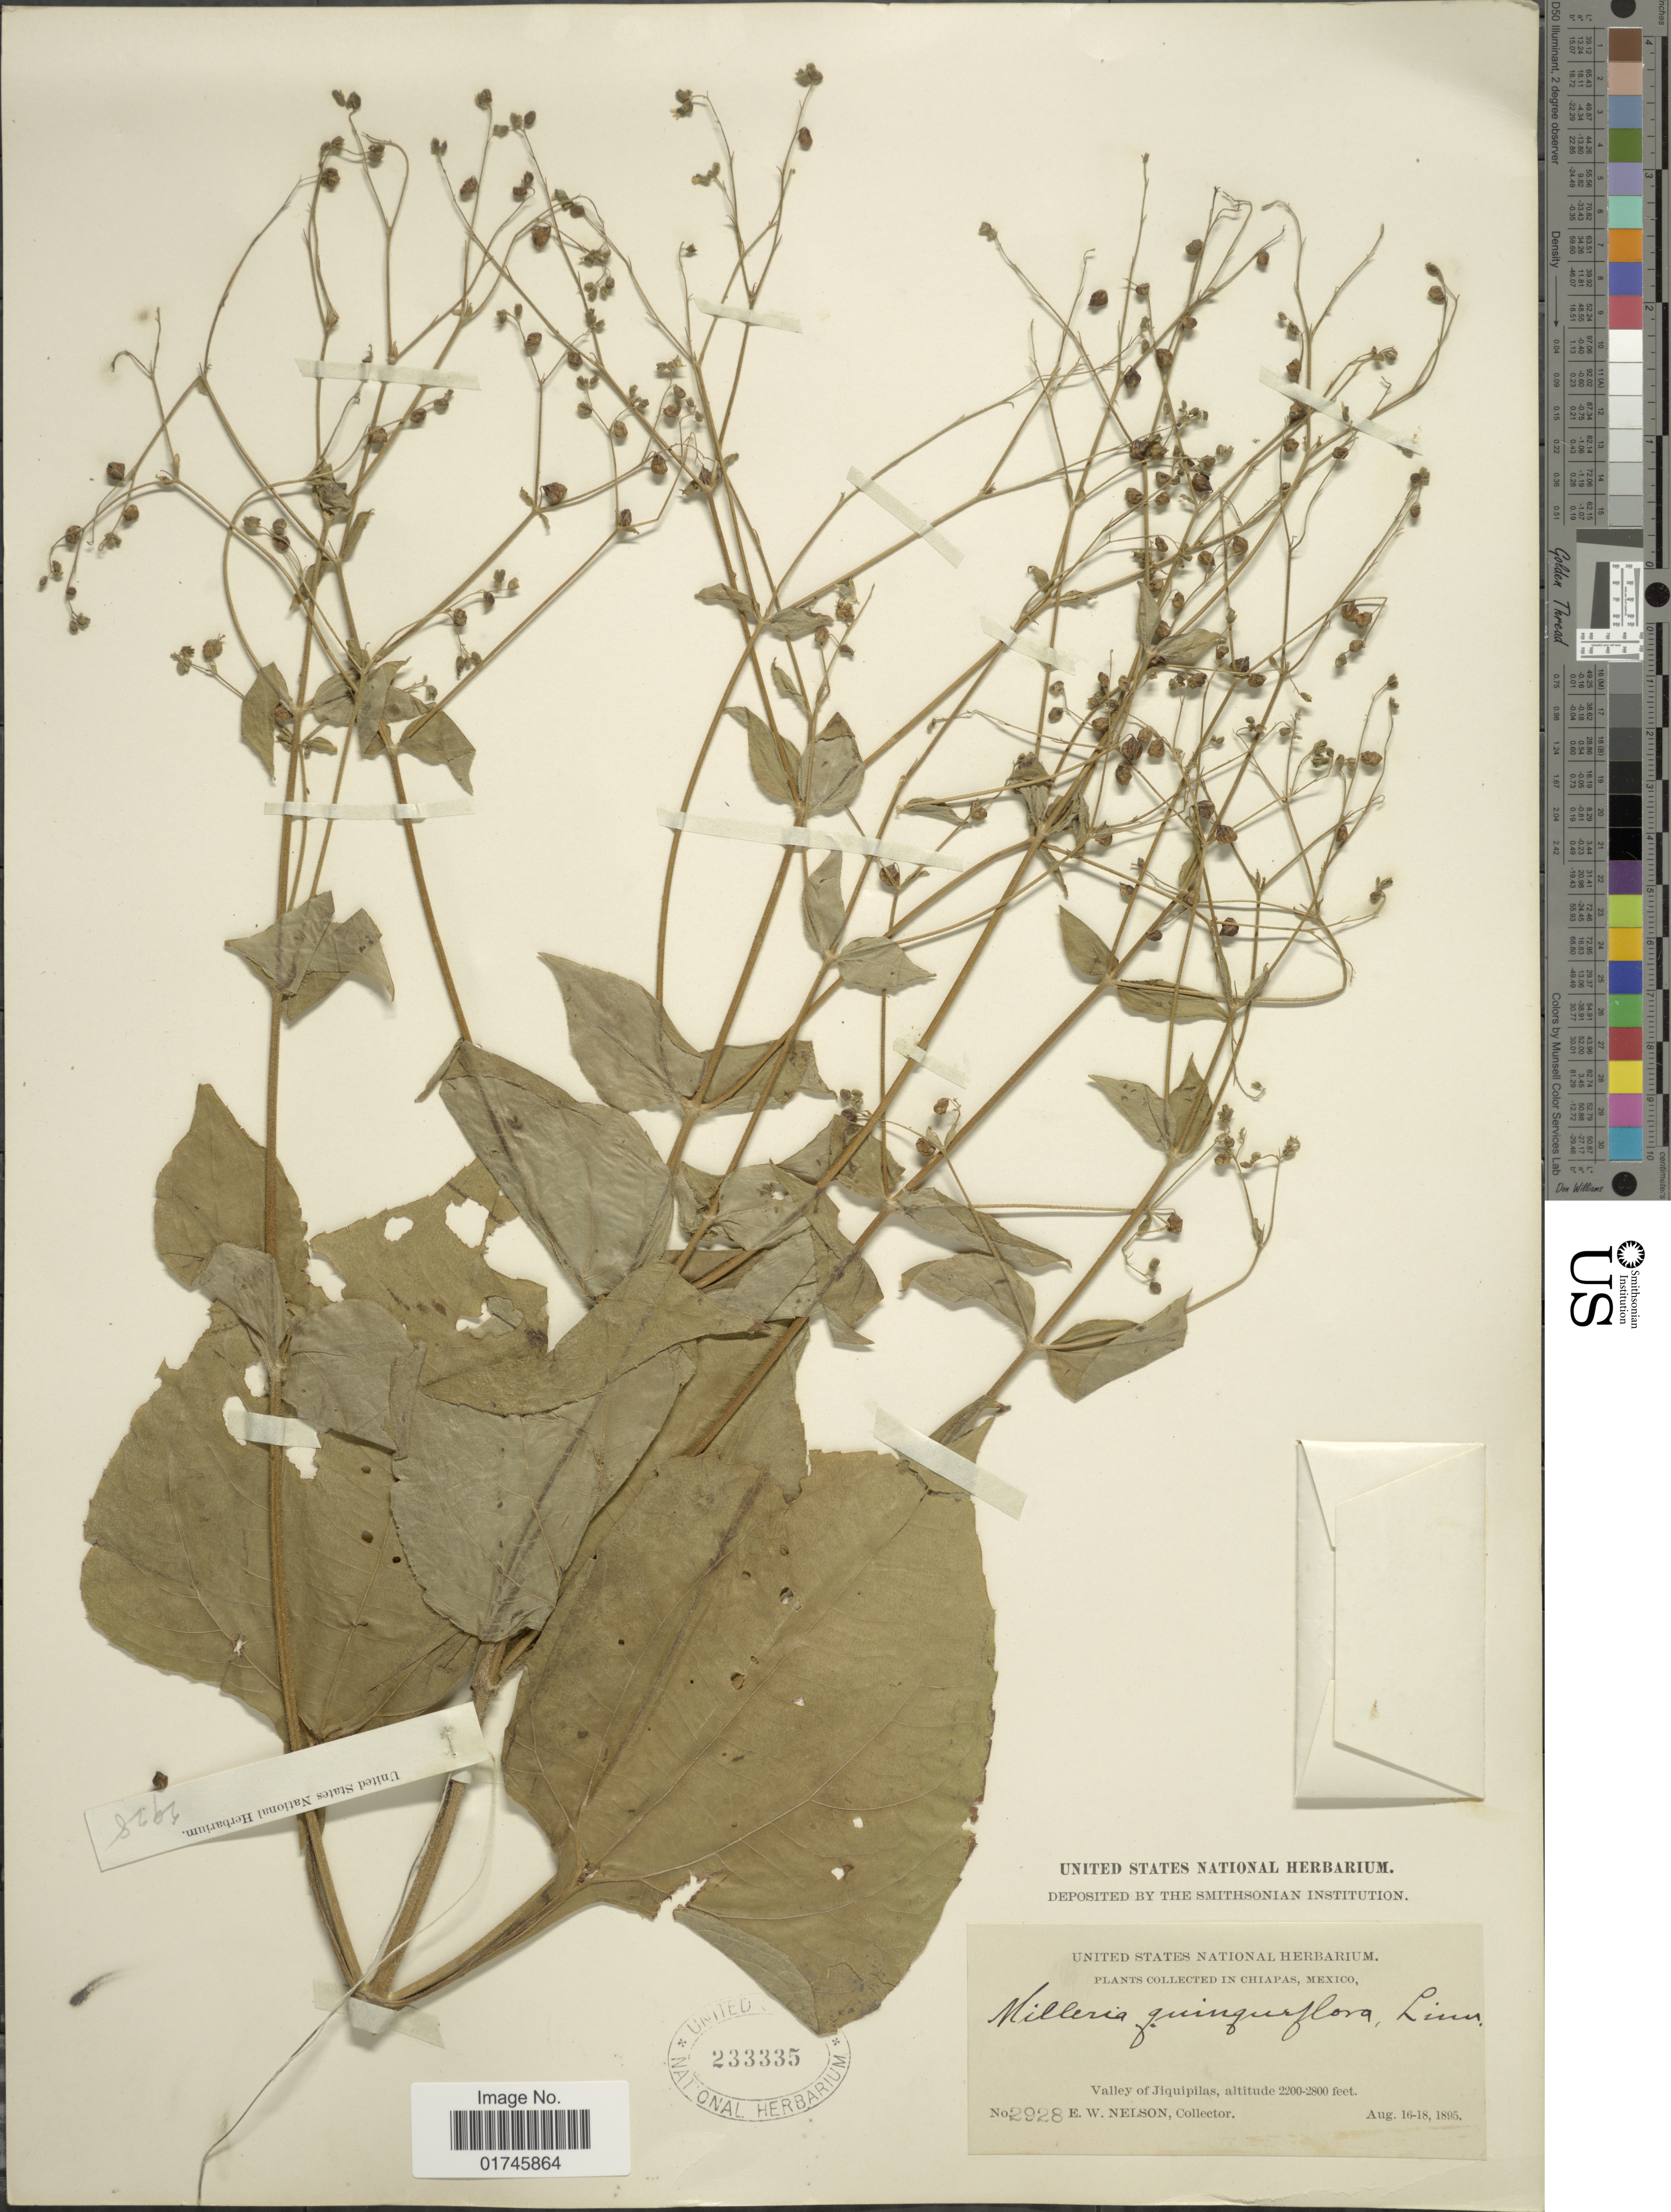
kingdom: Plantae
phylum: Tracheophyta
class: Magnoliopsida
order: Asterales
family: Asteraceae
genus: Milleria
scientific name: Milleria quinqueflora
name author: L.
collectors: E. W. Nelson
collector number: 2928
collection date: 1895-08-16/1895-08-18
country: Mexico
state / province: Chiapas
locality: In Chiapas, Mexico. Valley of Jiquipilas.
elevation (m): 671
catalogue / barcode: US 233335